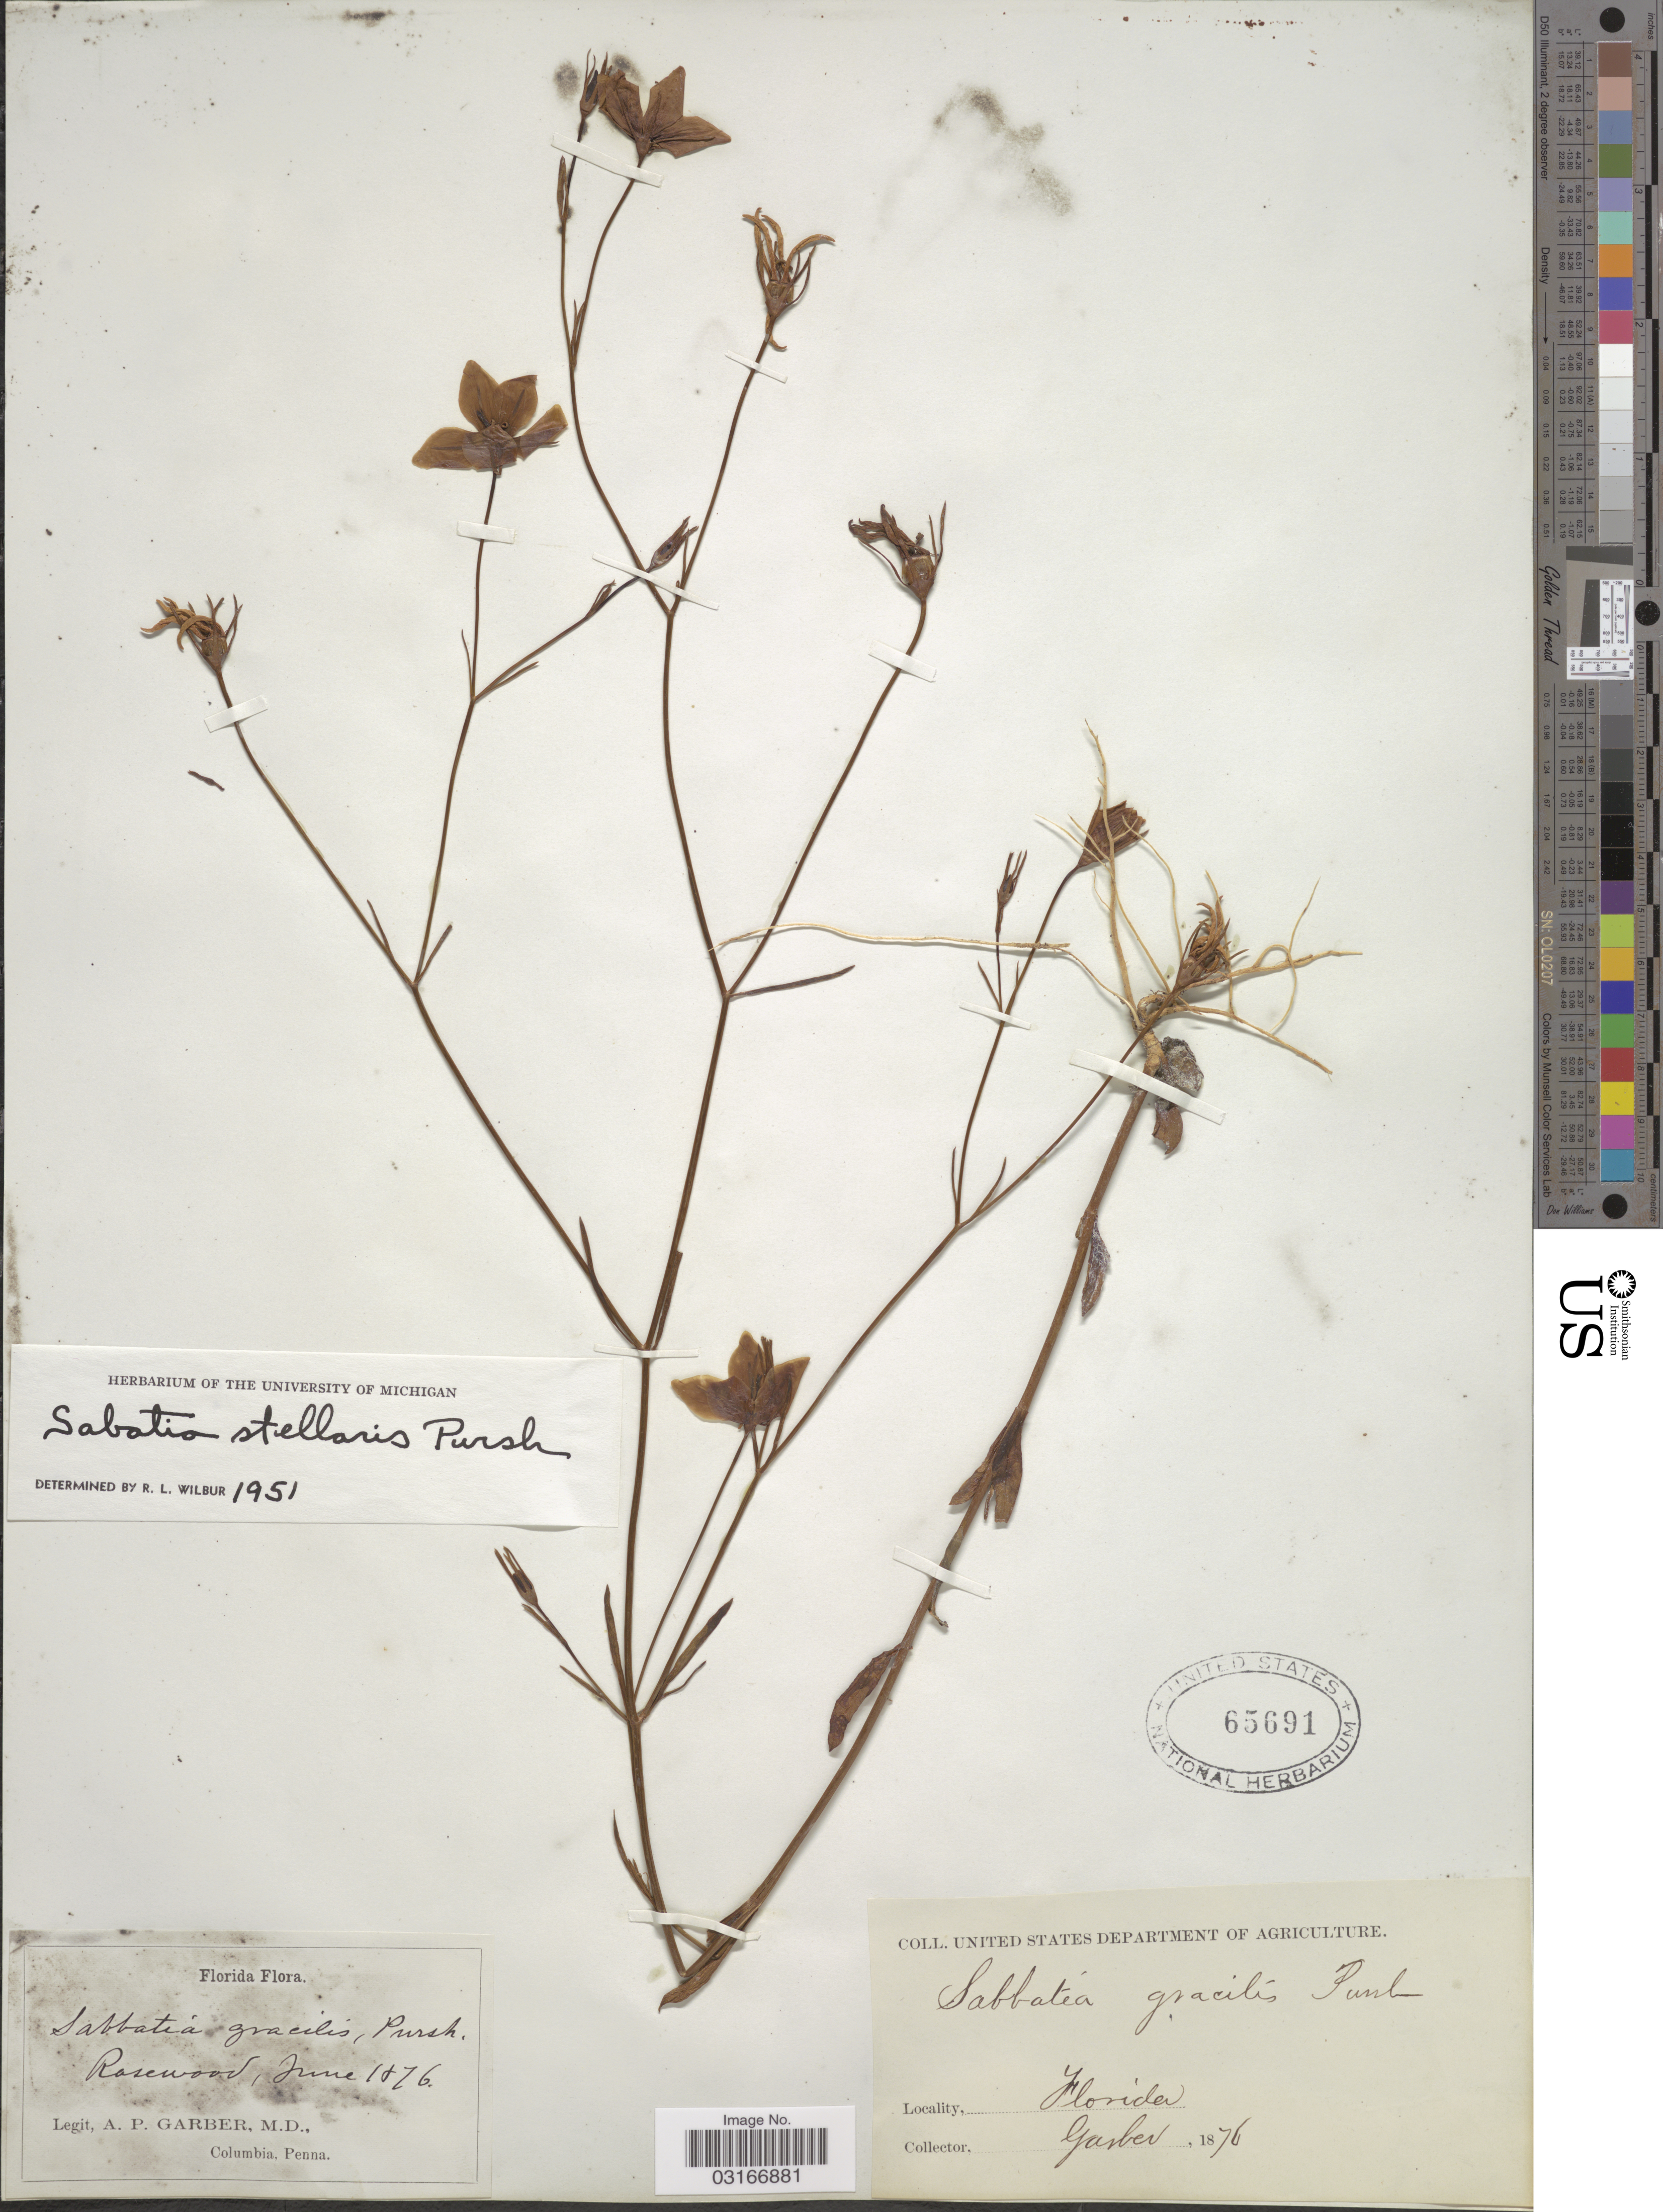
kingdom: Plantae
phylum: Tracheophyta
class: Magnoliopsida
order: Gentianales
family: Gentianaceae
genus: Sabatia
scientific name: Sabatia stellaris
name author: Pursh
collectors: A. P. Garber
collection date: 1876-06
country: United States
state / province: Florida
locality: Rosewood.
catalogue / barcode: US 65691